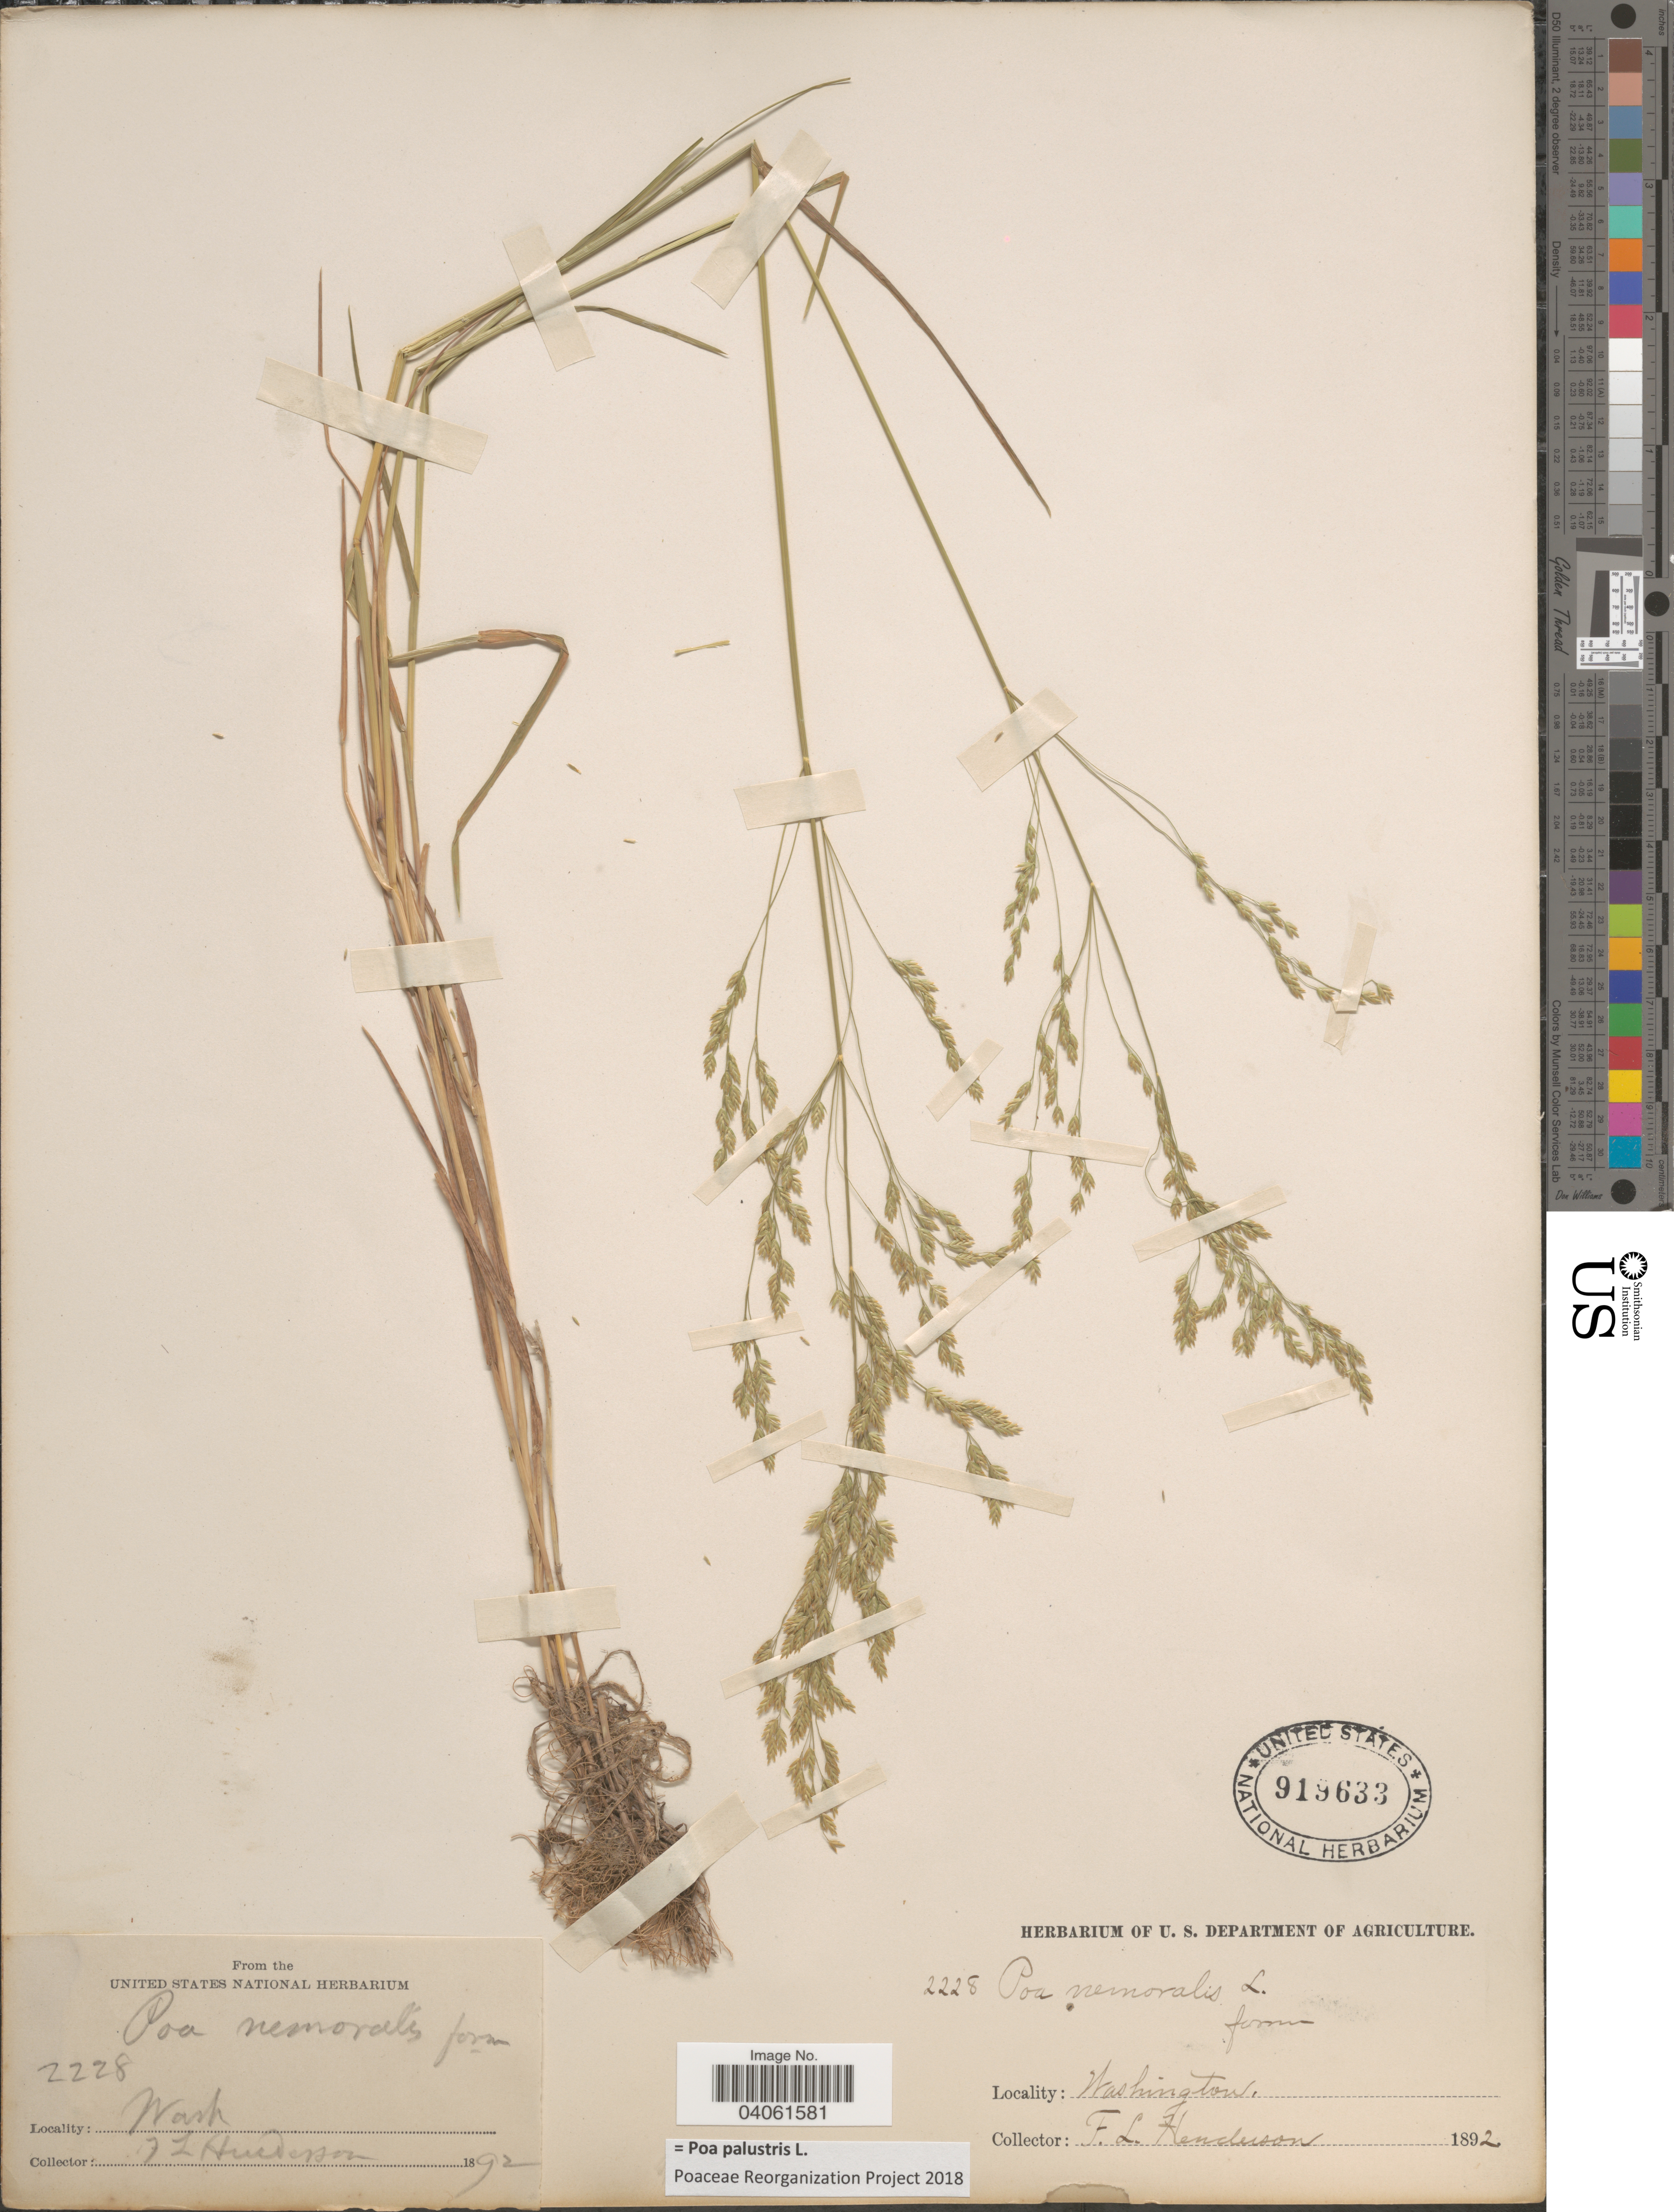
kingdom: Plantae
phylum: Tracheophyta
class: Liliopsida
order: Poales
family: Poaceae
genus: Poa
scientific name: Poa palustris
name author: L.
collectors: F. Henderson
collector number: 2228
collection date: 1892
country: United States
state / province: Washington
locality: Wash.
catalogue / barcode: US 919633